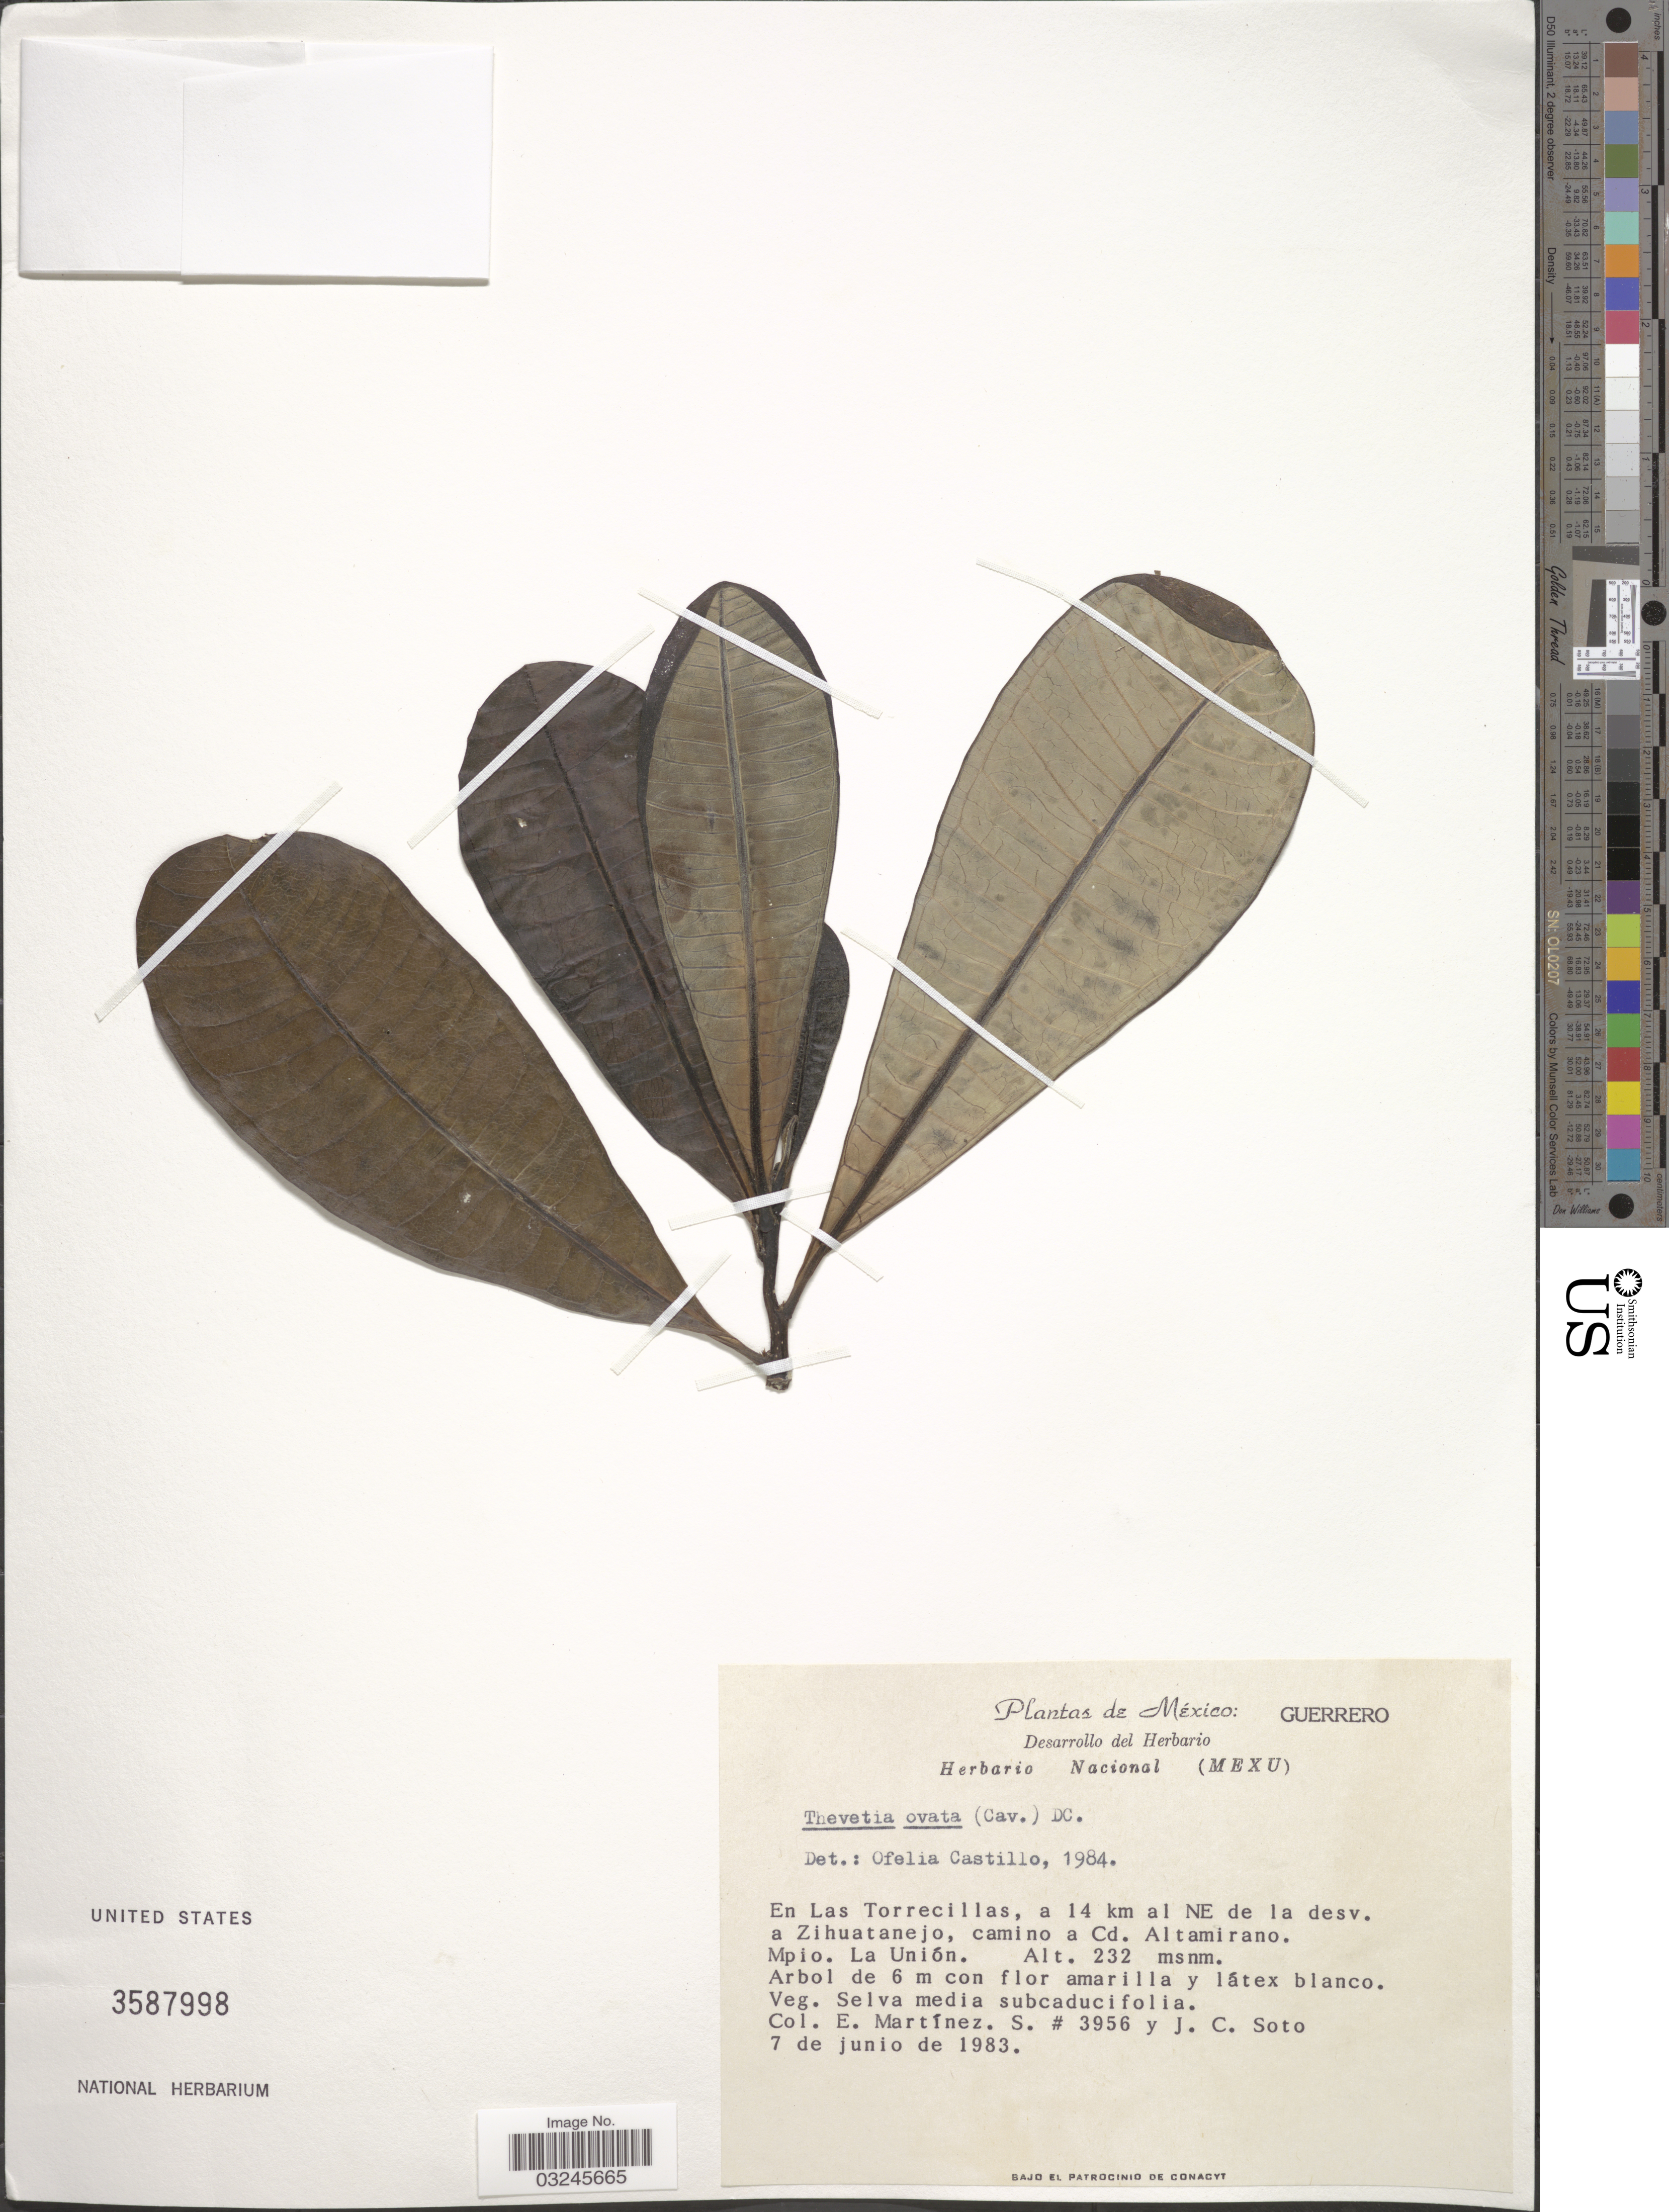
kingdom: Plantae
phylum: Tracheophyta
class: Magnoliopsida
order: Gentianales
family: Apocynaceae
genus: Thevetia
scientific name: Thevetia ovata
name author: (Cav.) A. DC.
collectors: E. M. Martínez S. & J. Soto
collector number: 3956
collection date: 1983-06-07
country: Mexico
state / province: Guerrero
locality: En Las Torrecillas, a 14 km al NE de la desv. a Zihuatanejo, camino a Cd. Altamirano, Mpio. La Unión.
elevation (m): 232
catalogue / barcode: US 3587998